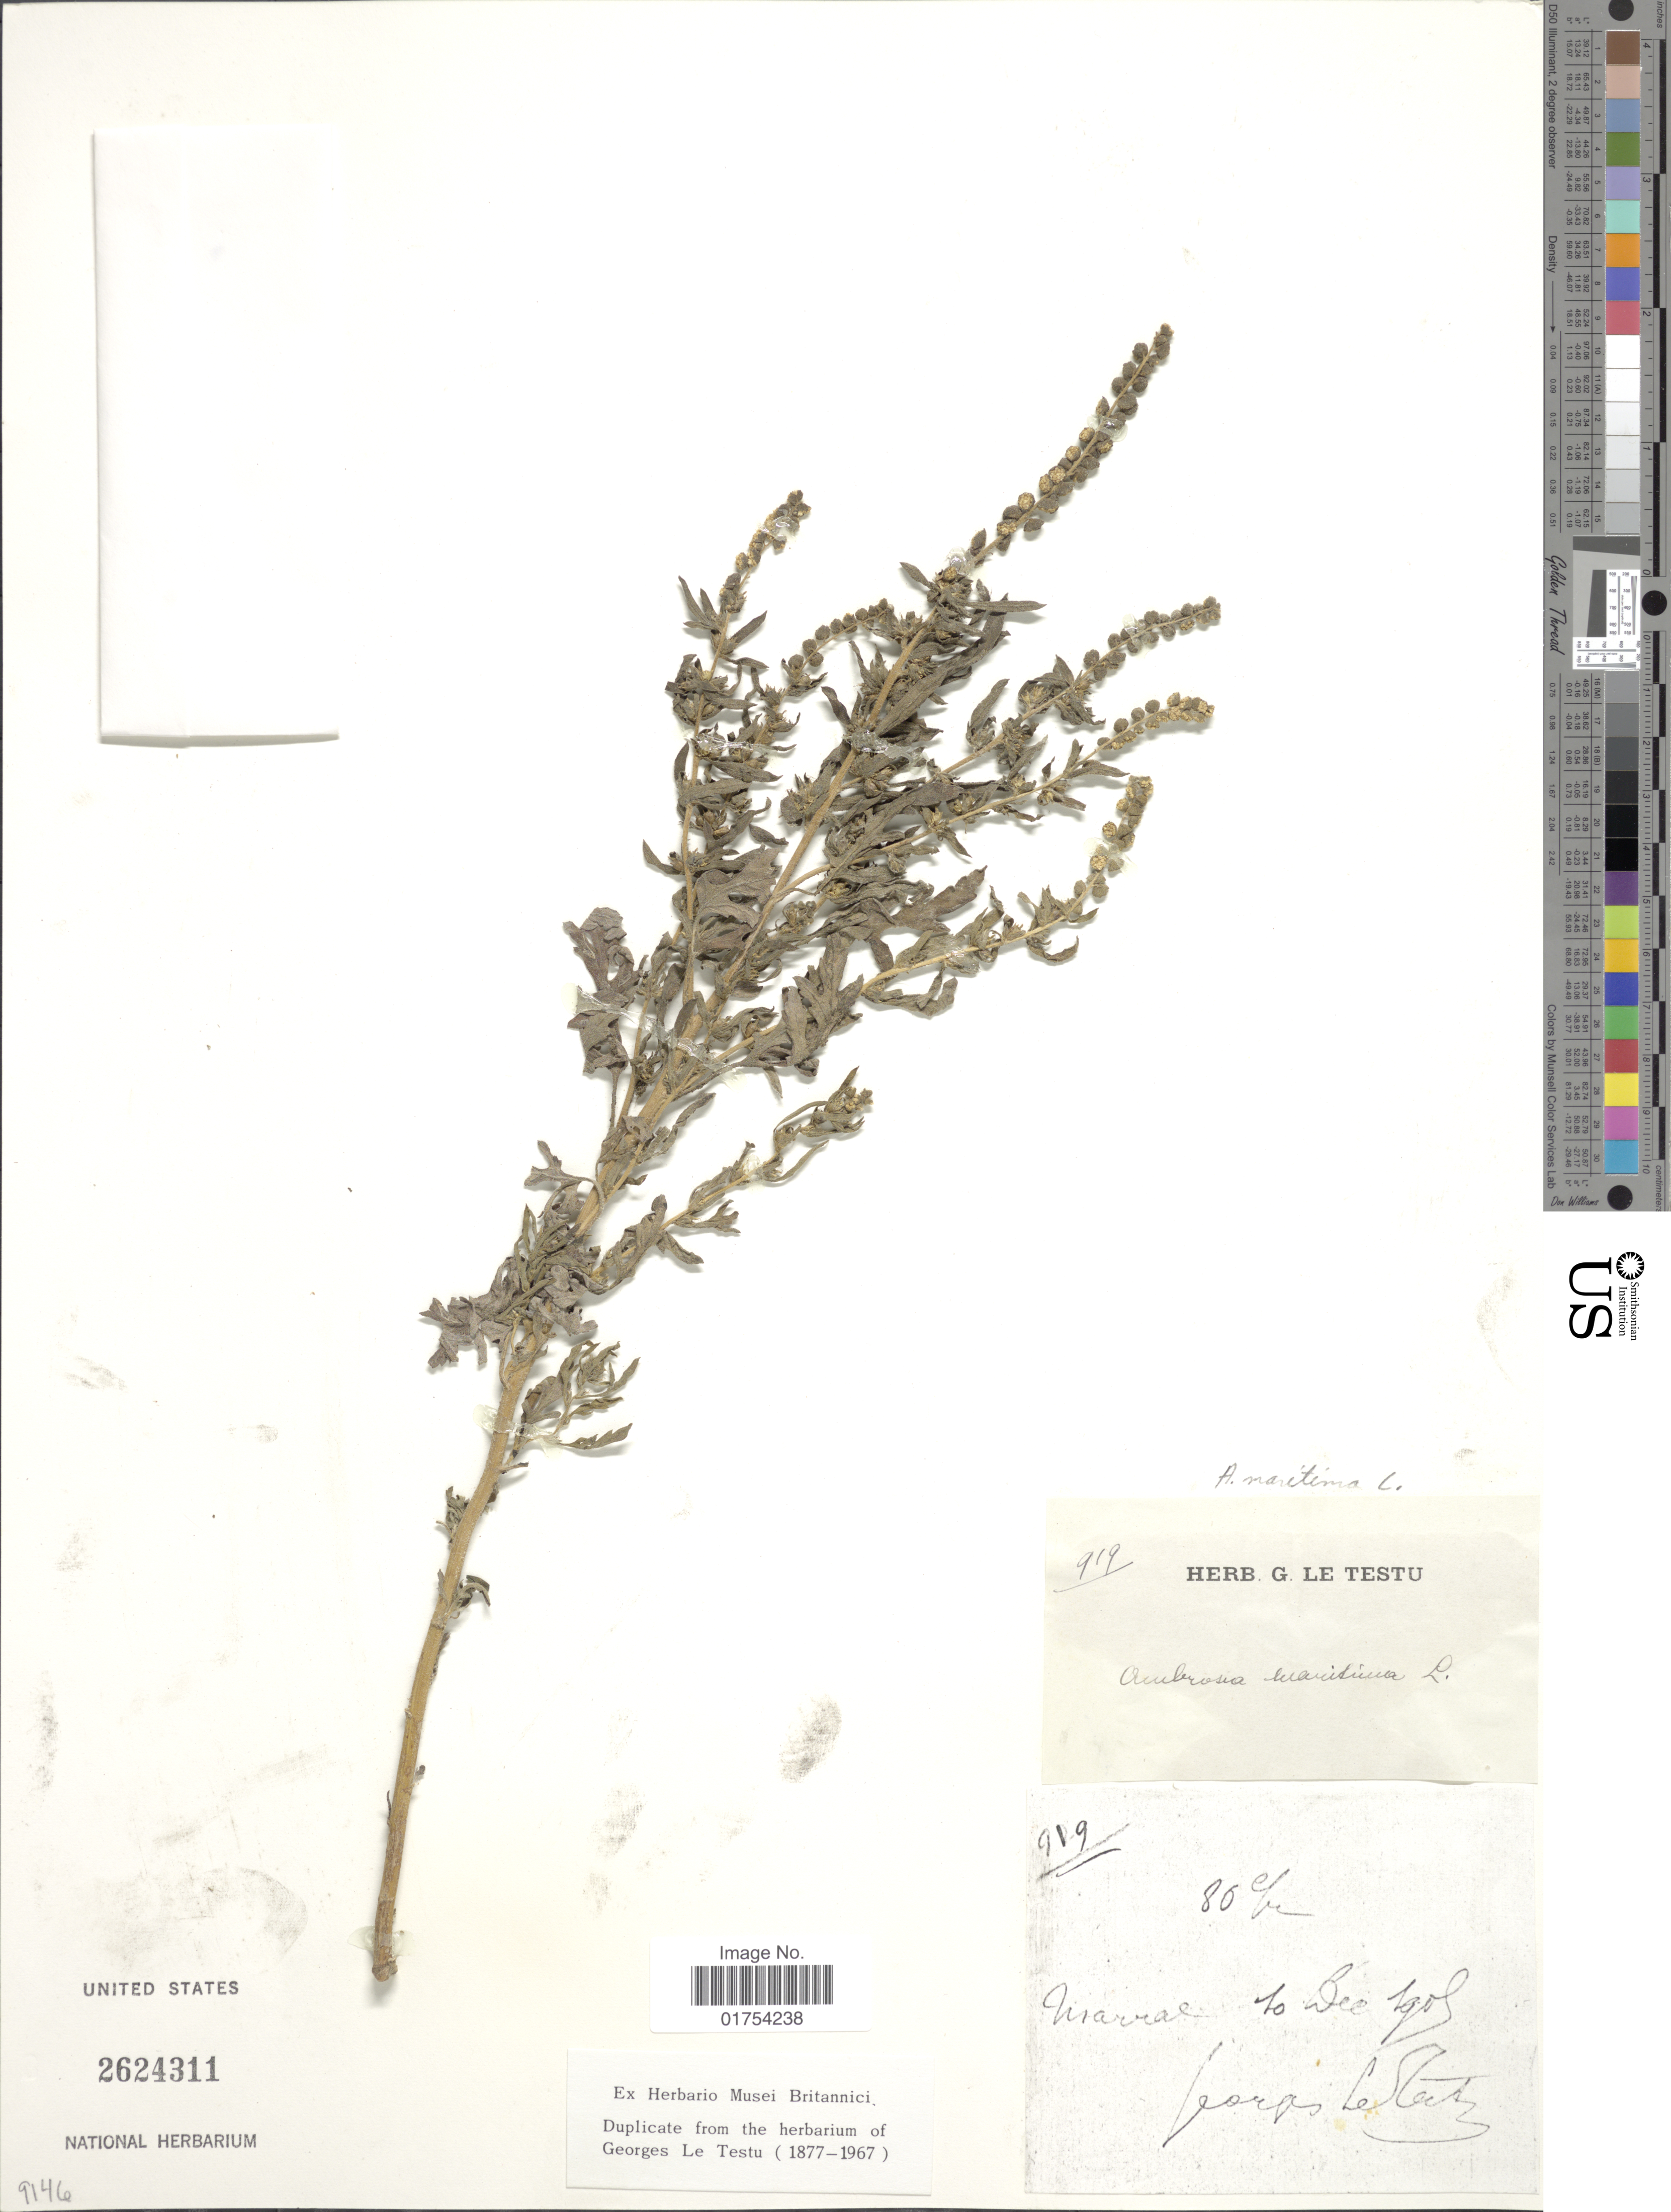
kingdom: Plantae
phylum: Tracheophyta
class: Magnoliopsida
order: Asterales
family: Asteraceae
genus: Ambrosia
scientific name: Ambrosia maritima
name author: L.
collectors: ex herb. G. Le Testu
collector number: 919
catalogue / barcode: US 2624311